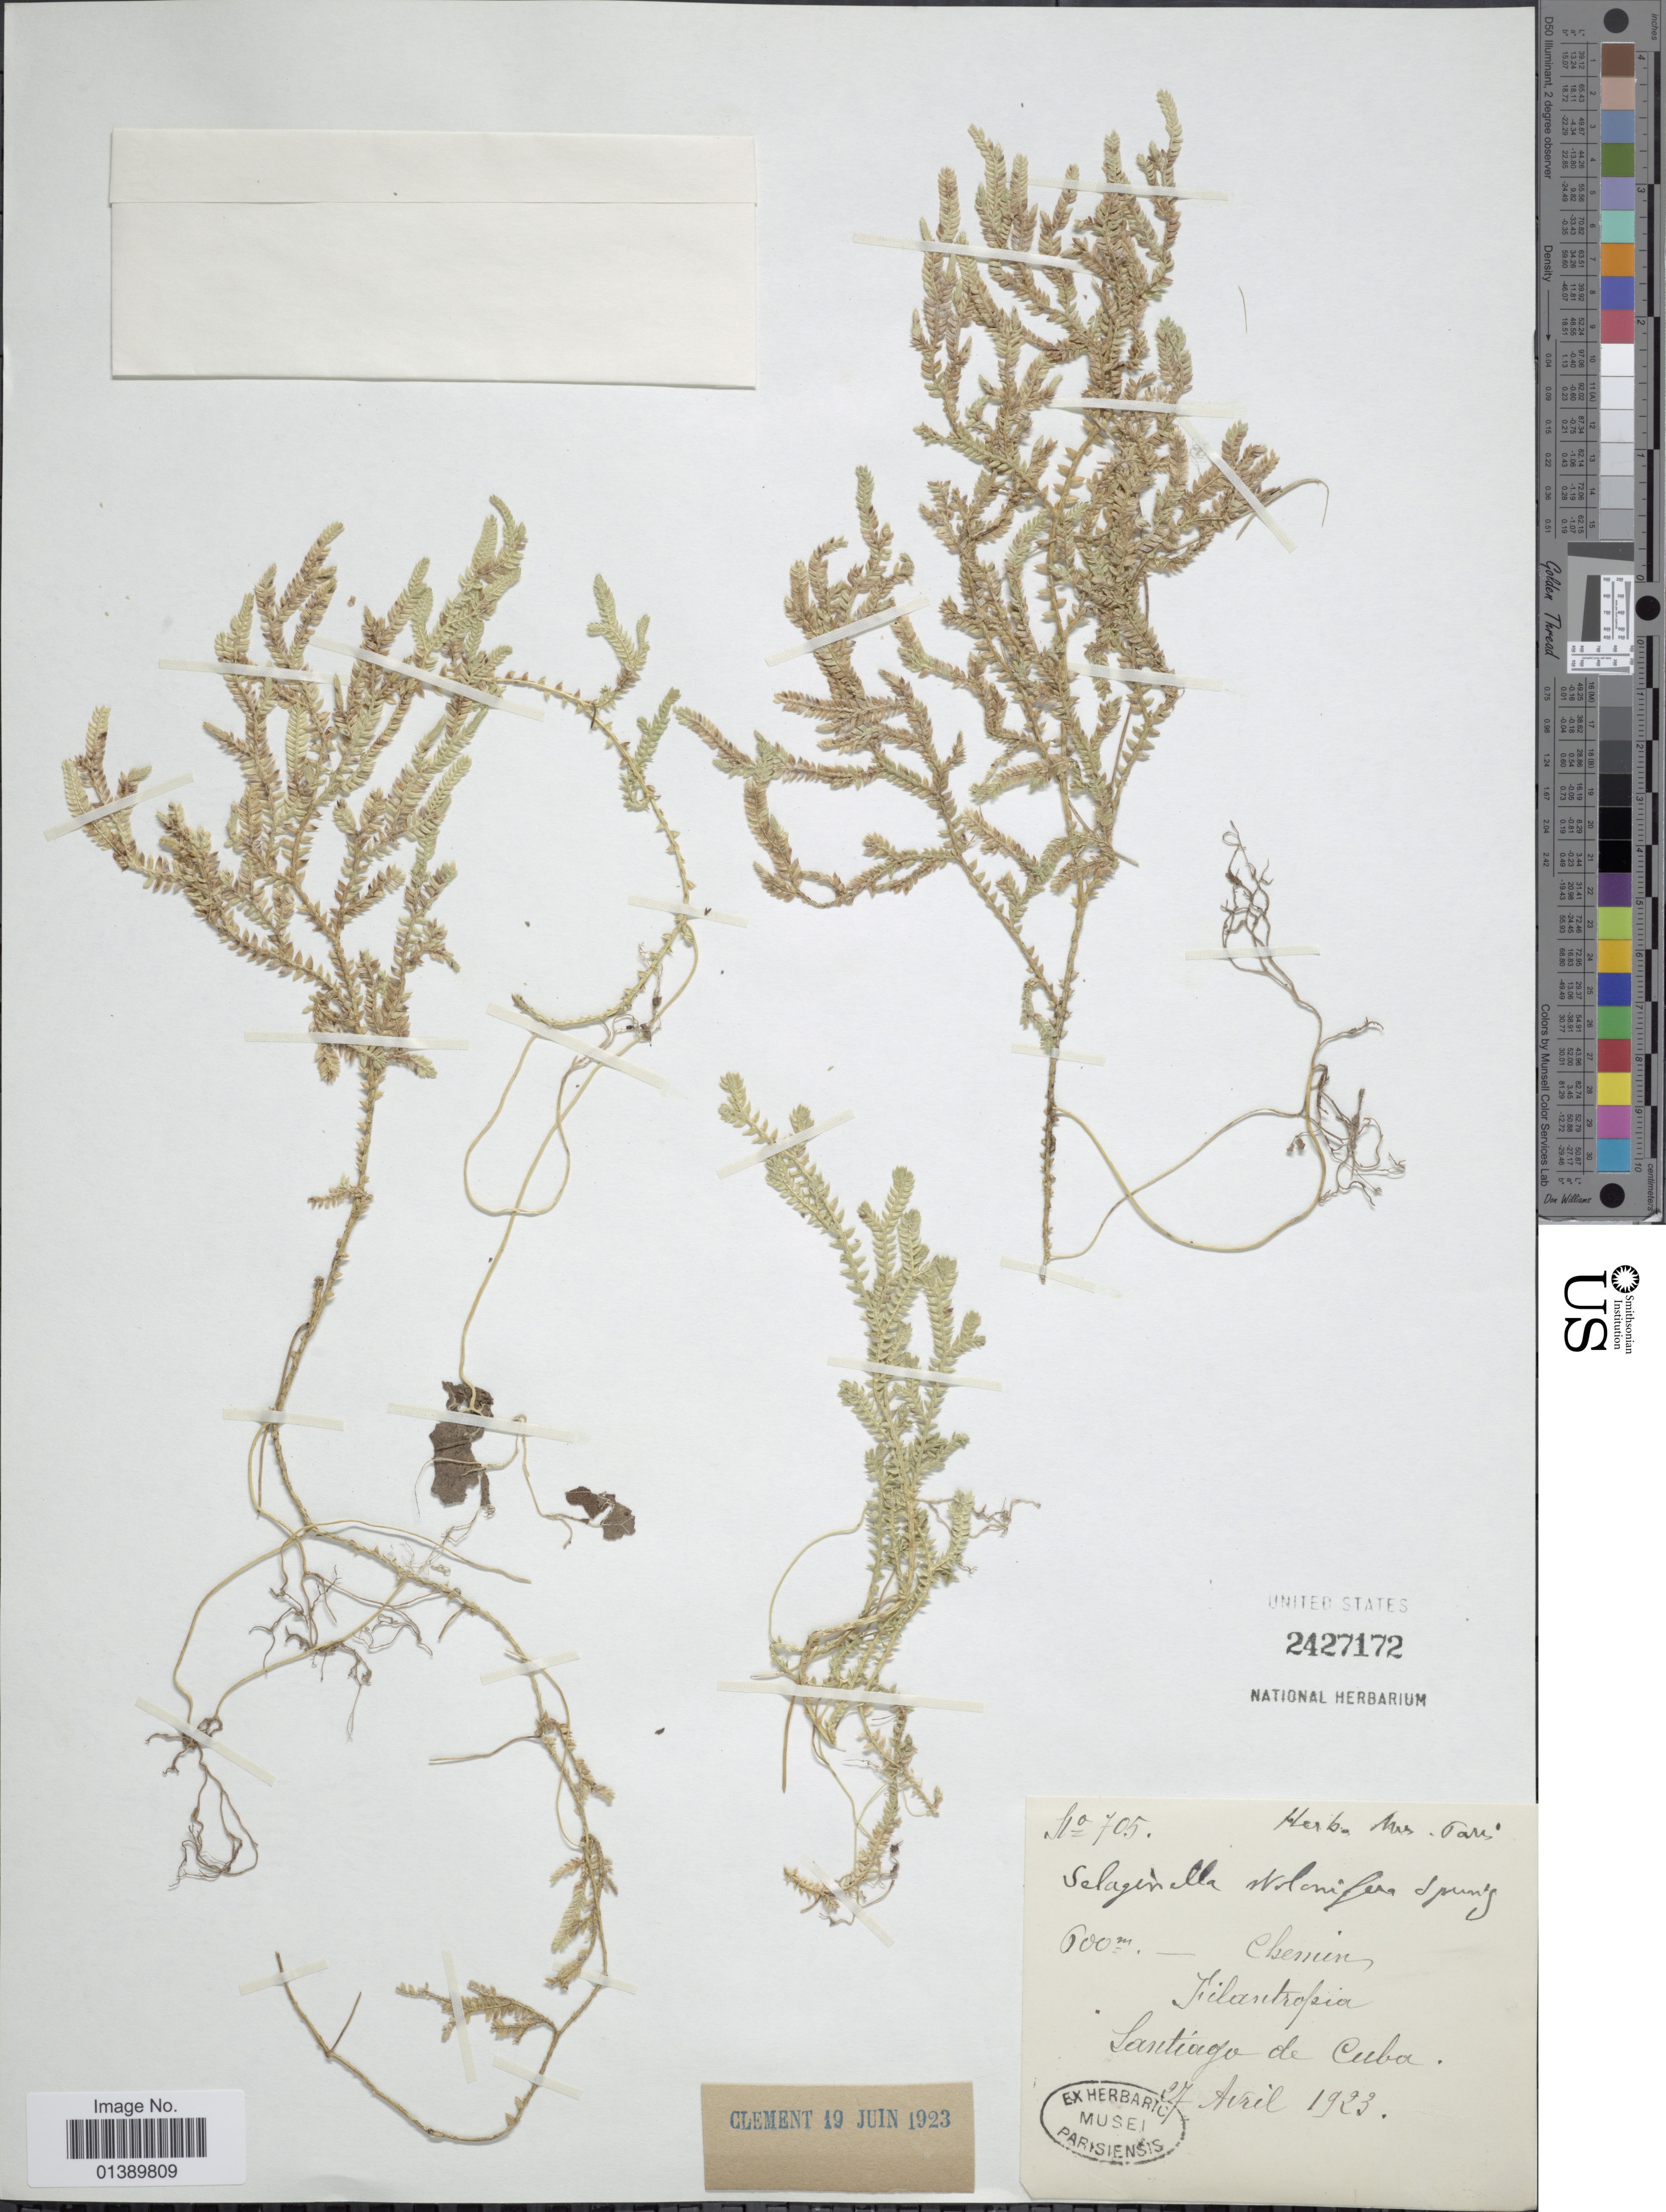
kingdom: Plantae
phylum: Tracheophyta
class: Lycopodiopsida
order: Selaginellales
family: Selaginellaceae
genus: Selaginella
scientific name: Selaginella plumosa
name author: (L.) C. Presl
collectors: ex herb. Mus. Paris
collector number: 705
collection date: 1923-04-27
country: Cuba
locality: Santiago de Cuba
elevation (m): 600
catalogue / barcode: US 2427172